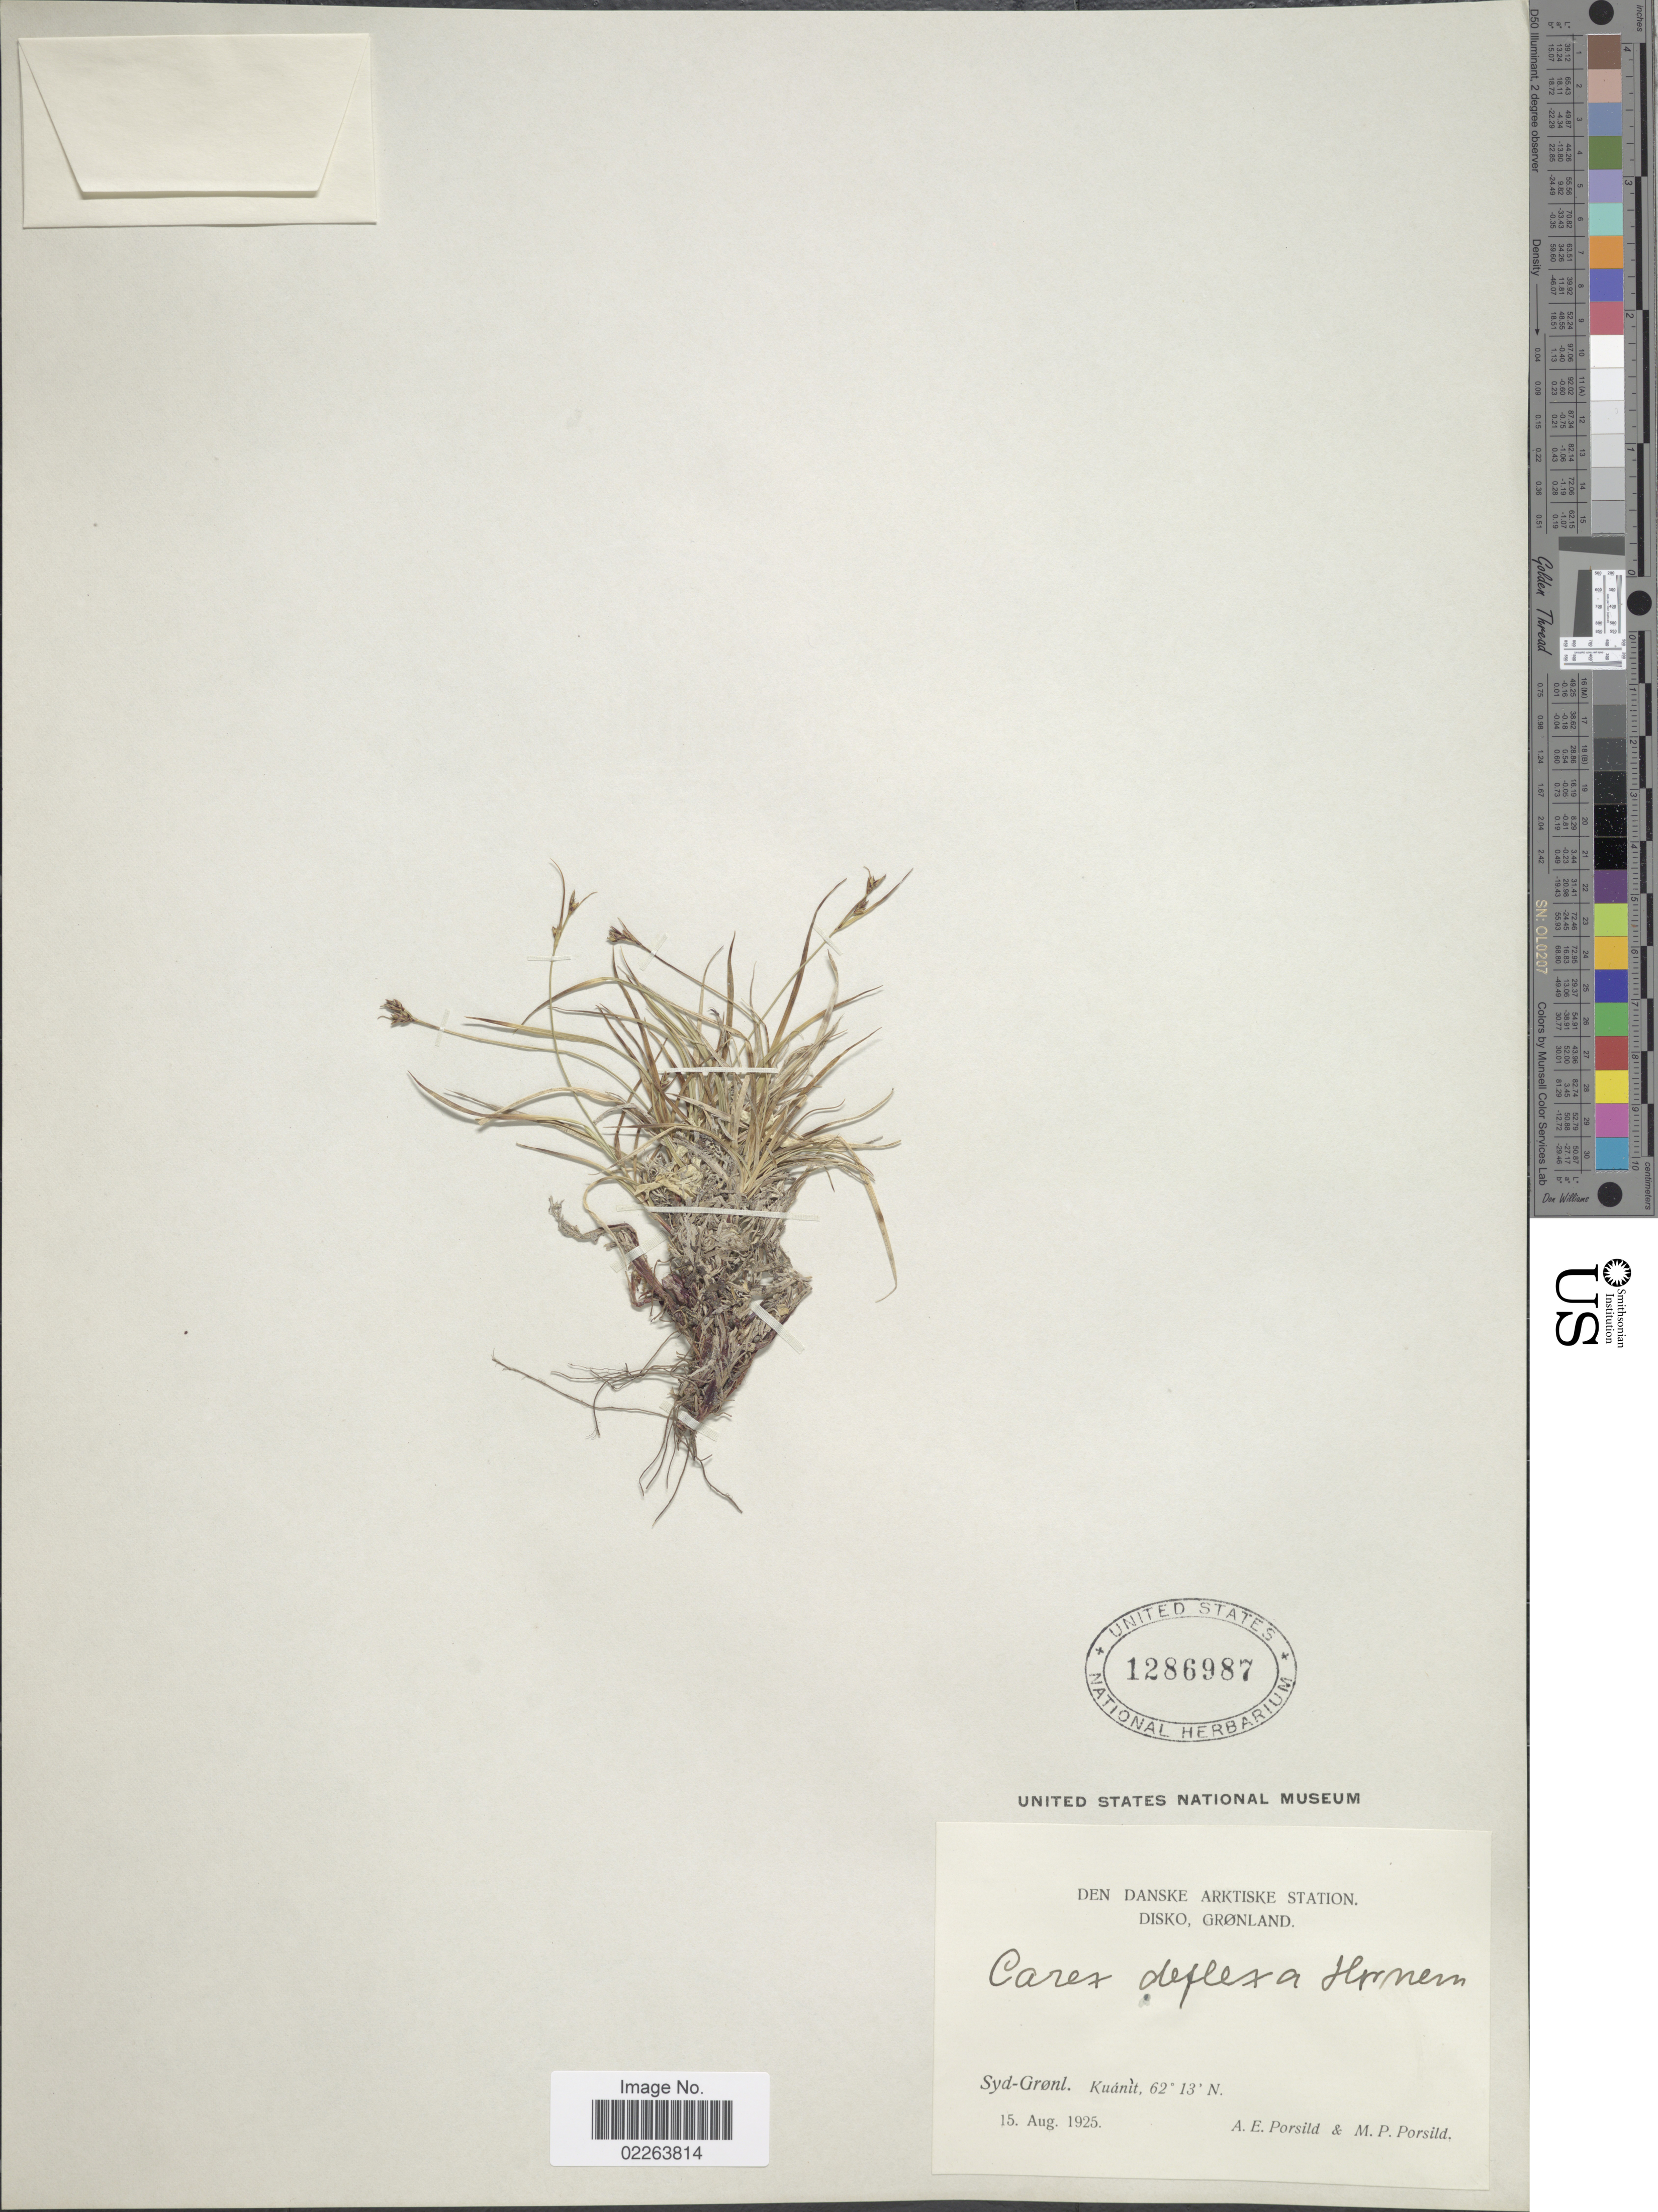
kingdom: Plantae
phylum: Tracheophyta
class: Liliopsida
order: Poales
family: Cyperaceae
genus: Carex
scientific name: Carex deflexa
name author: Hornem.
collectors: A. E. Porsild & M. P. Porsild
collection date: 1925-08-15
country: Greenland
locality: Disko. Syd- Fronl. Kuanit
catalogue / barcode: US 1286987